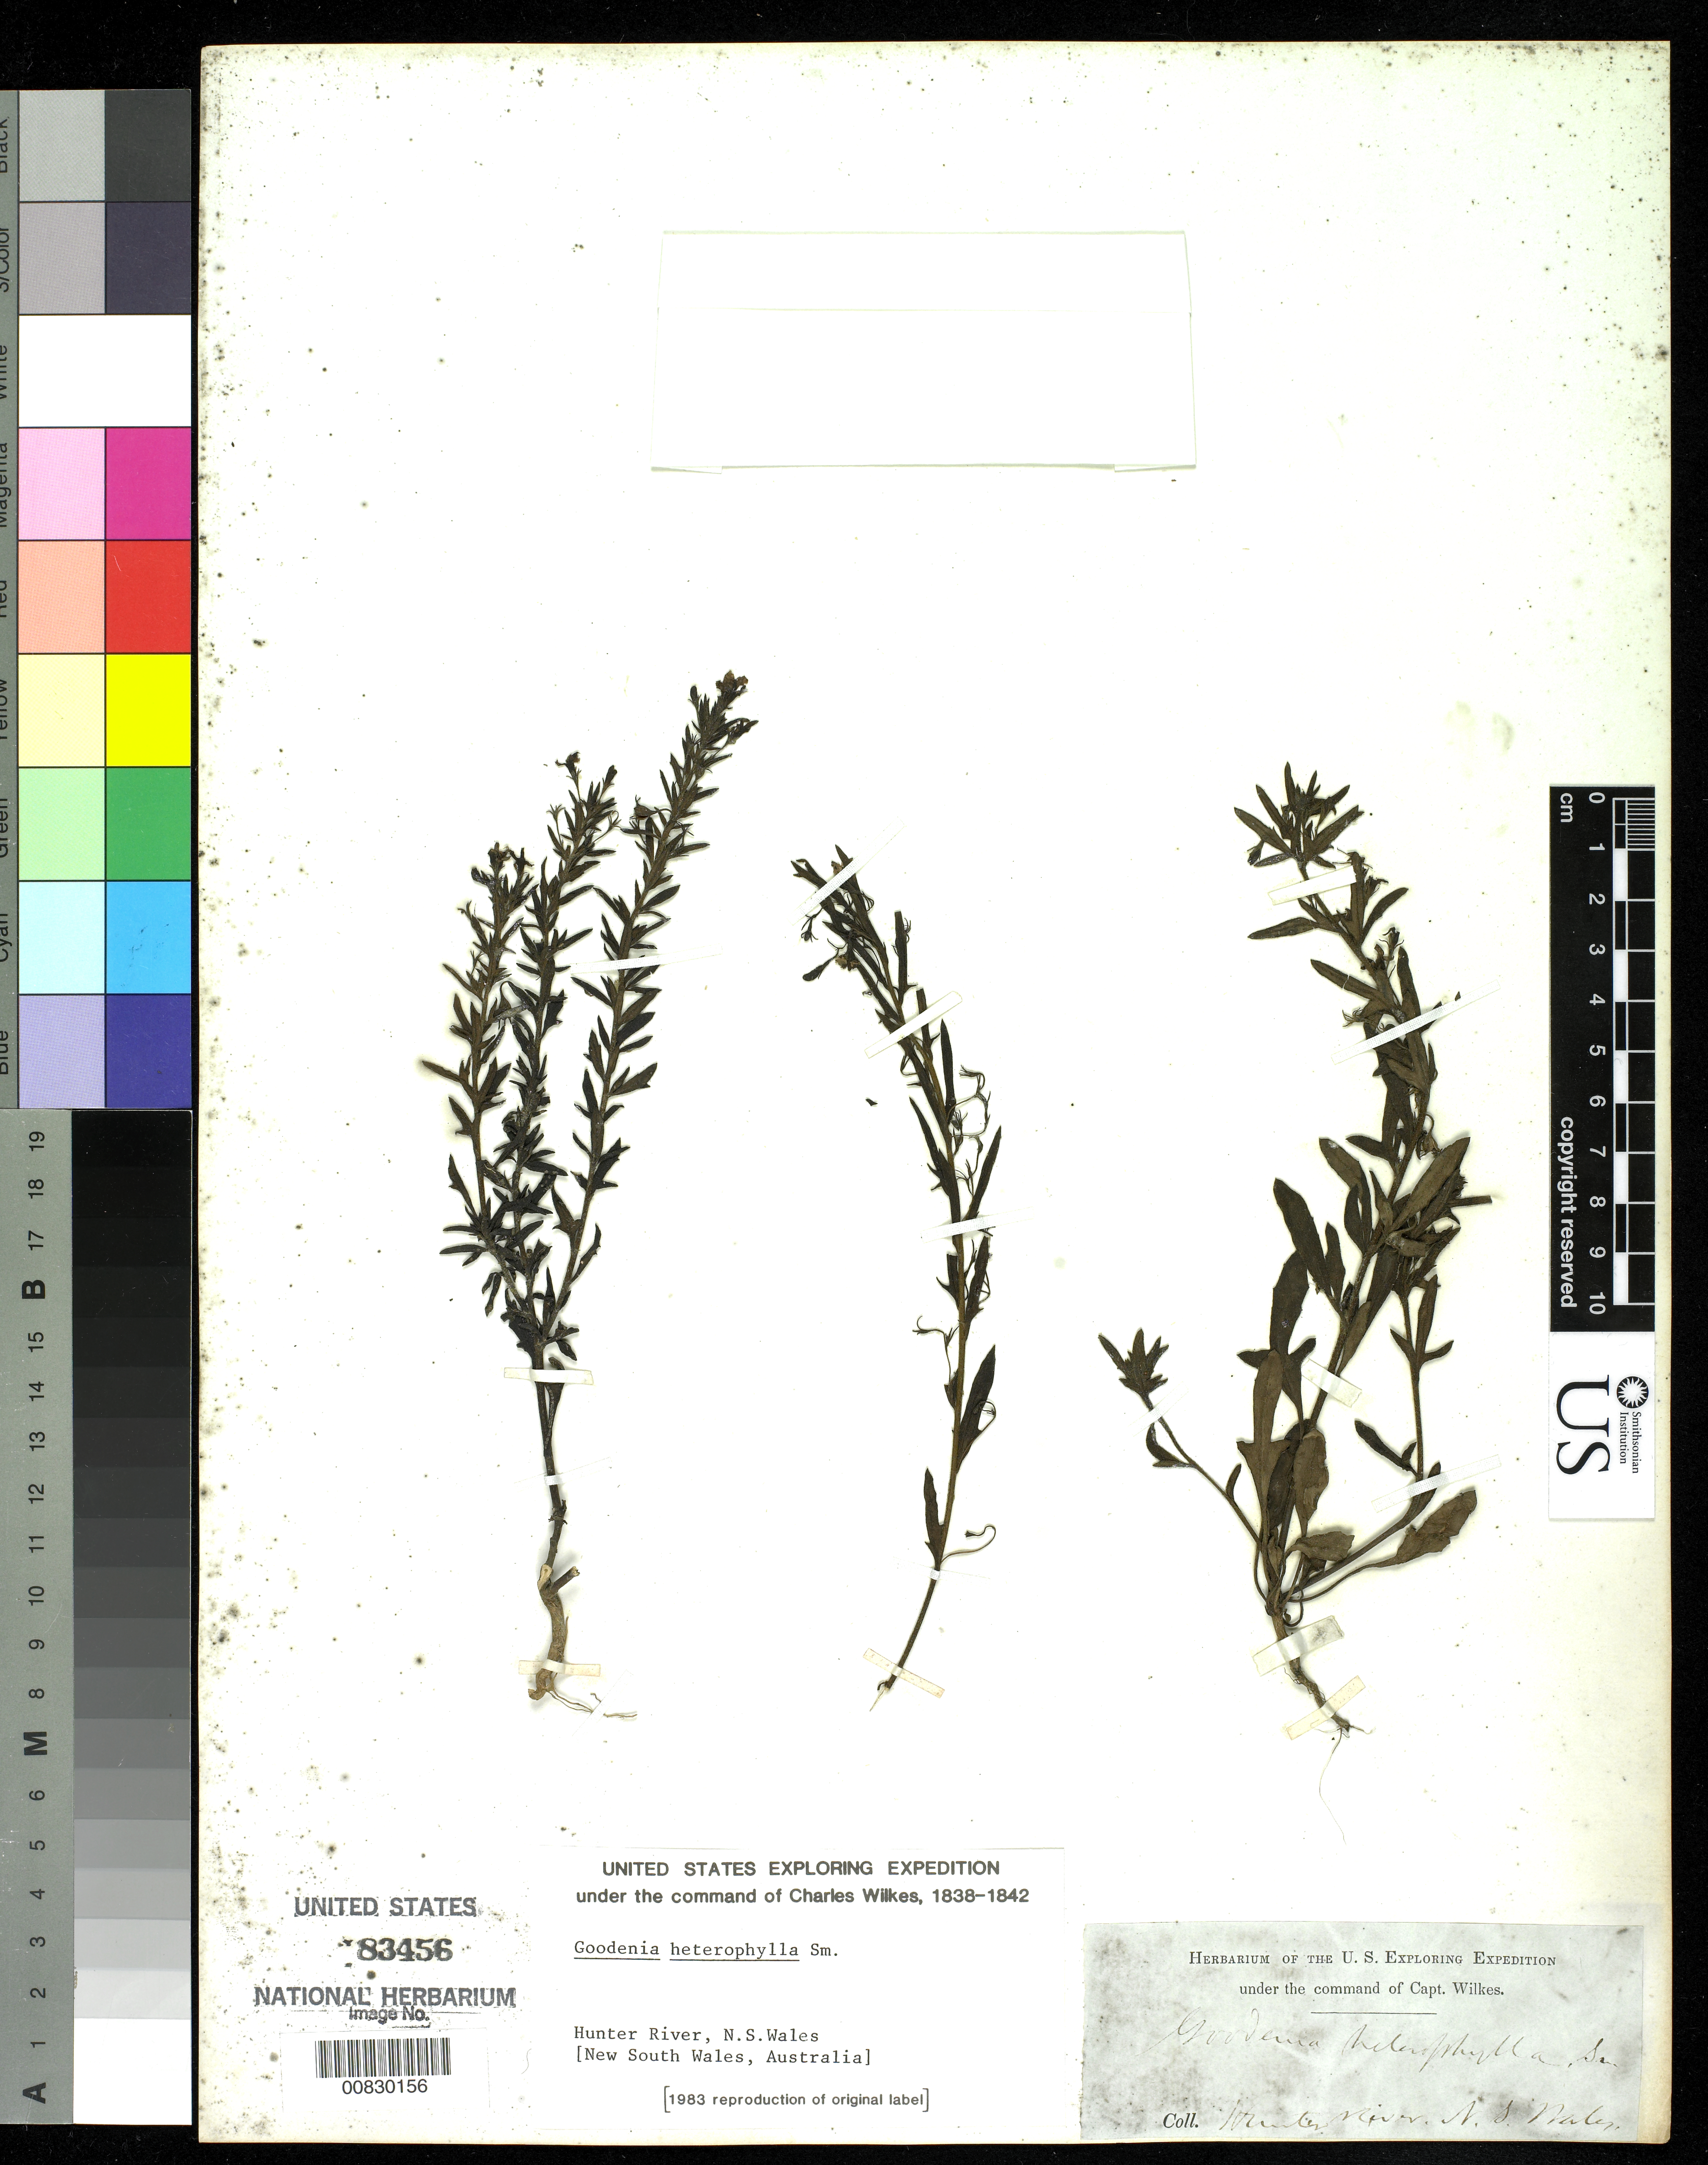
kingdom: Plantae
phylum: Tracheophyta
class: Magnoliopsida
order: Asterales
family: Goodeniaceae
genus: Goodenia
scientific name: Goodenia heterophylla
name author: Sw.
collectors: Wilkes Explor. Exped.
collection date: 1838/1842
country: Australia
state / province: New South Wales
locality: Hunter's River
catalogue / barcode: US 83456